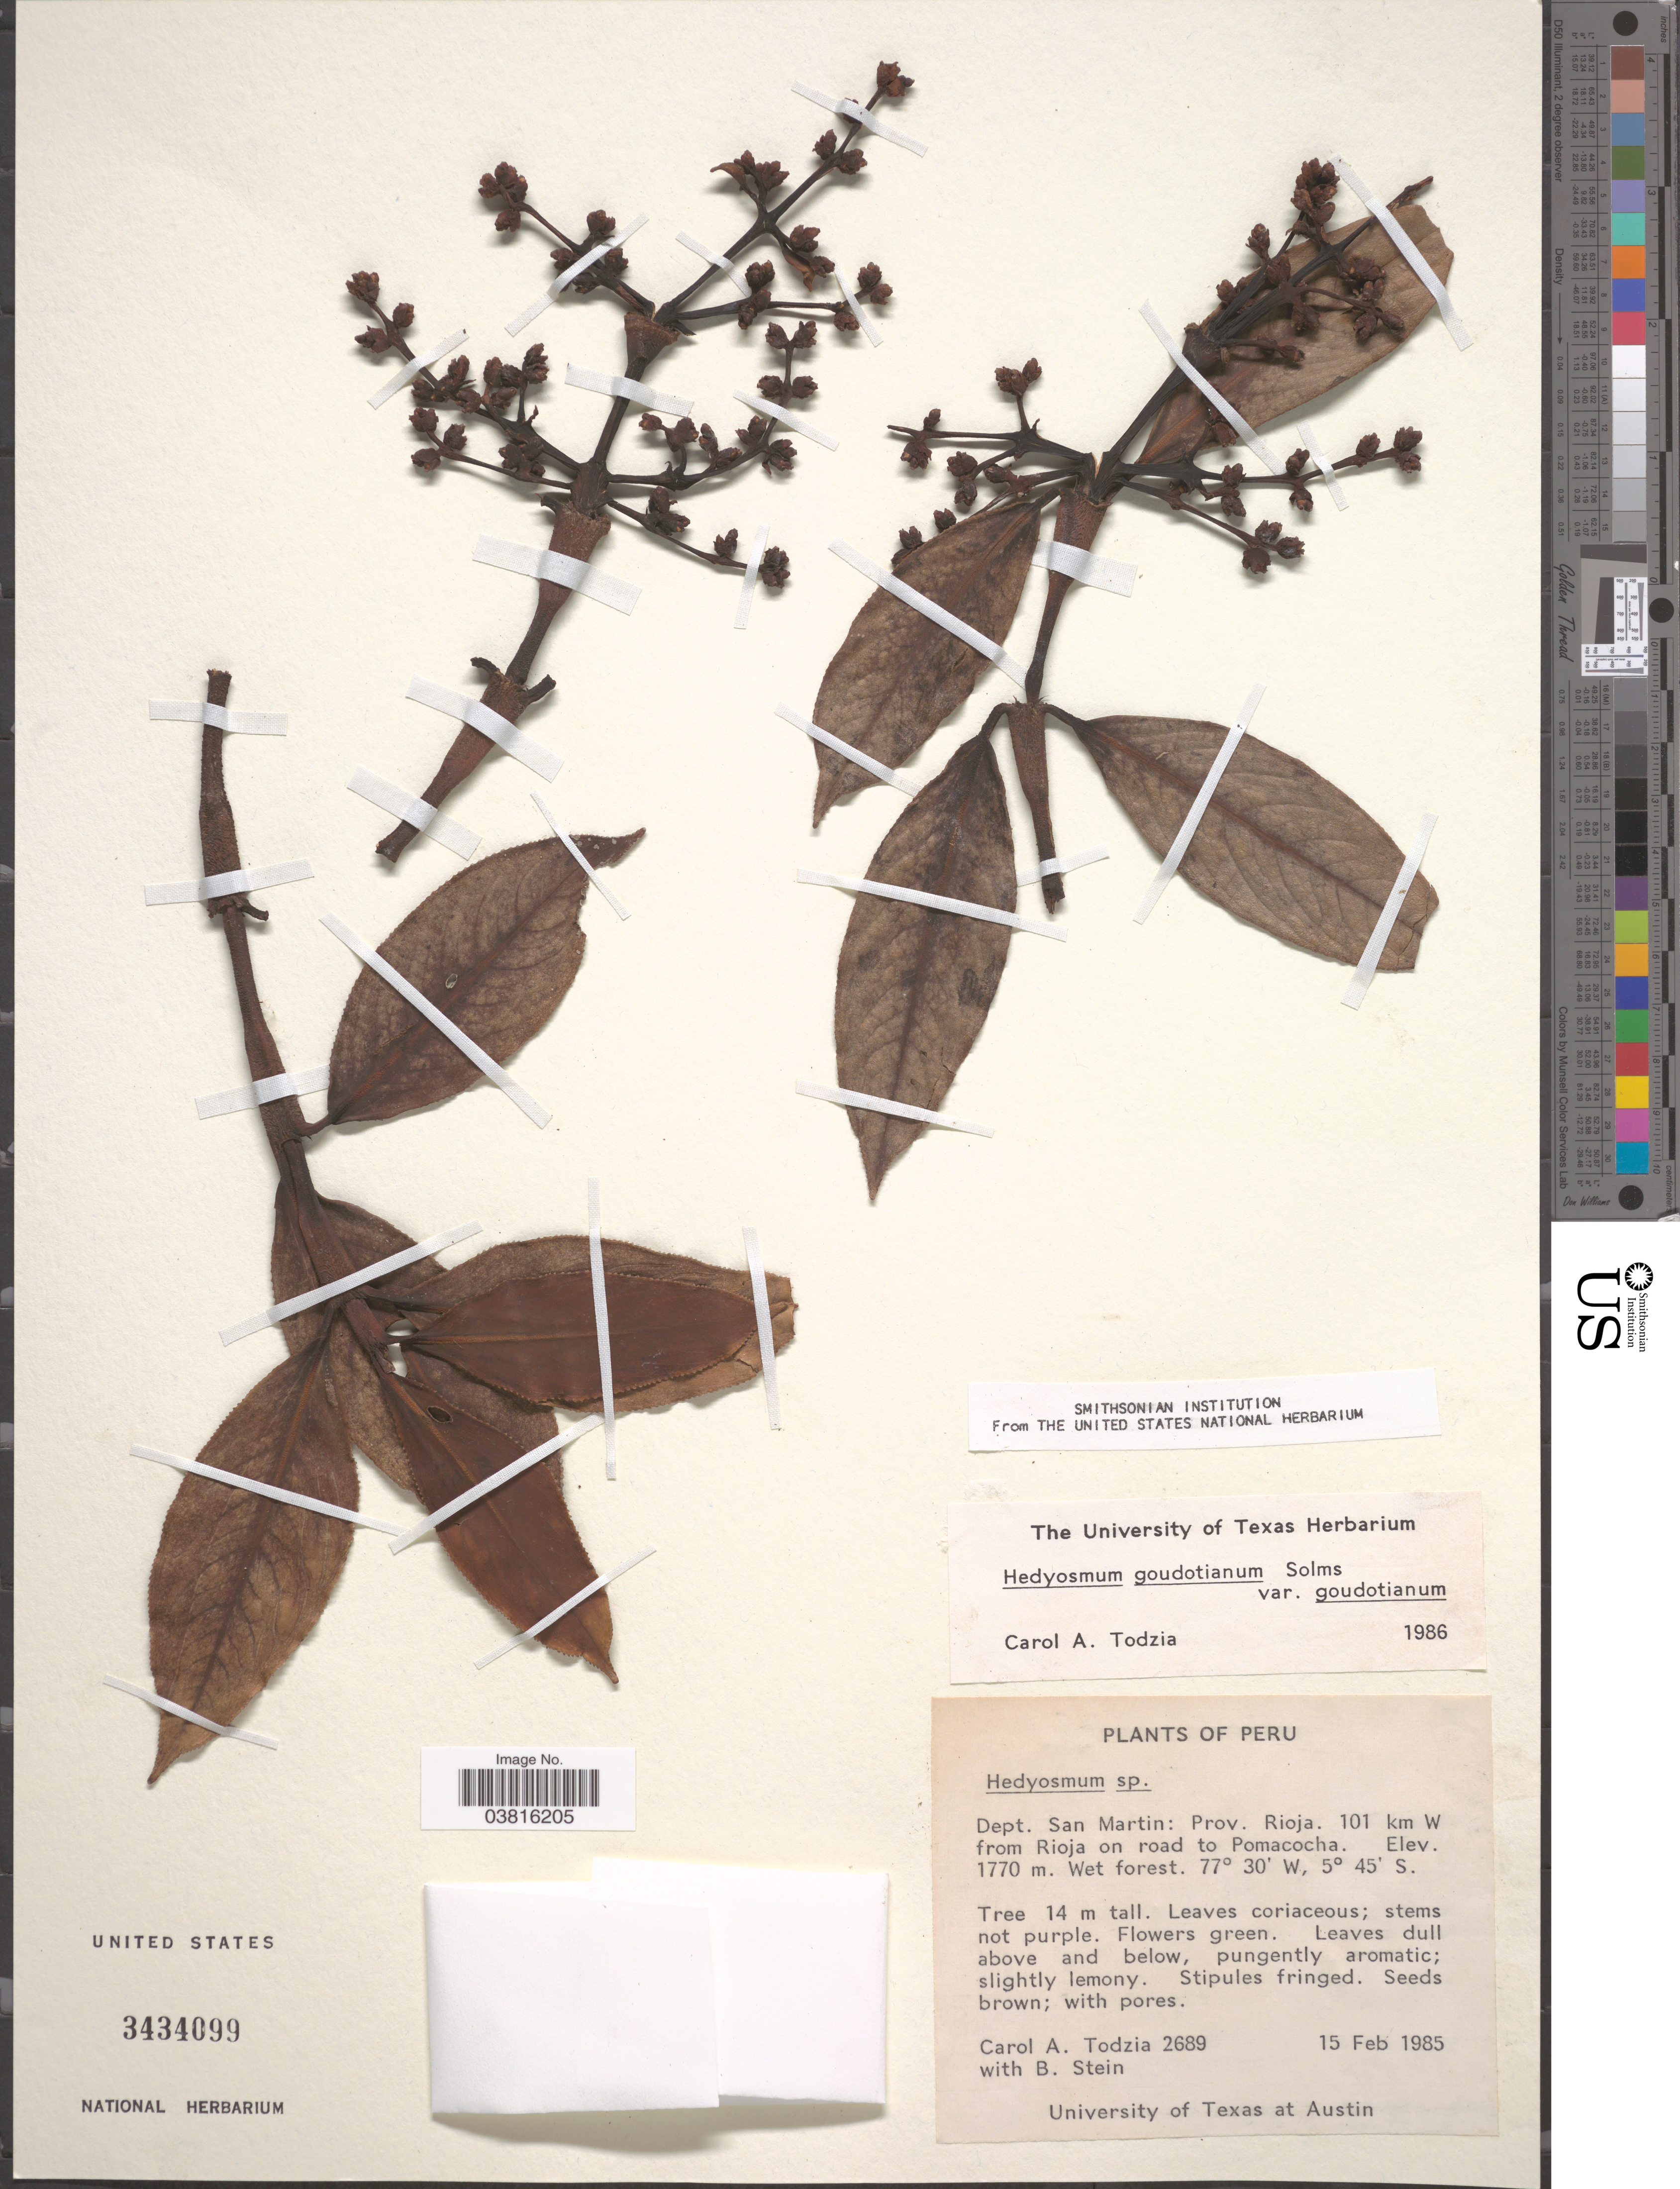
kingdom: Plantae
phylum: Tracheophyta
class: Magnoliopsida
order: Chloranthales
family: Chloranthaceae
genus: Hedyosmum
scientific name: Hedyosmum goudotianum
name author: Solms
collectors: C. A. Todzia & B. Stein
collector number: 2689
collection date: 1985-02-15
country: Peru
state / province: San Martín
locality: Dept. San Martin: Prov. Rioja. 101 km W from Rioja on road to Pomacocha.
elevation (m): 1770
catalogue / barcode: US 3434099